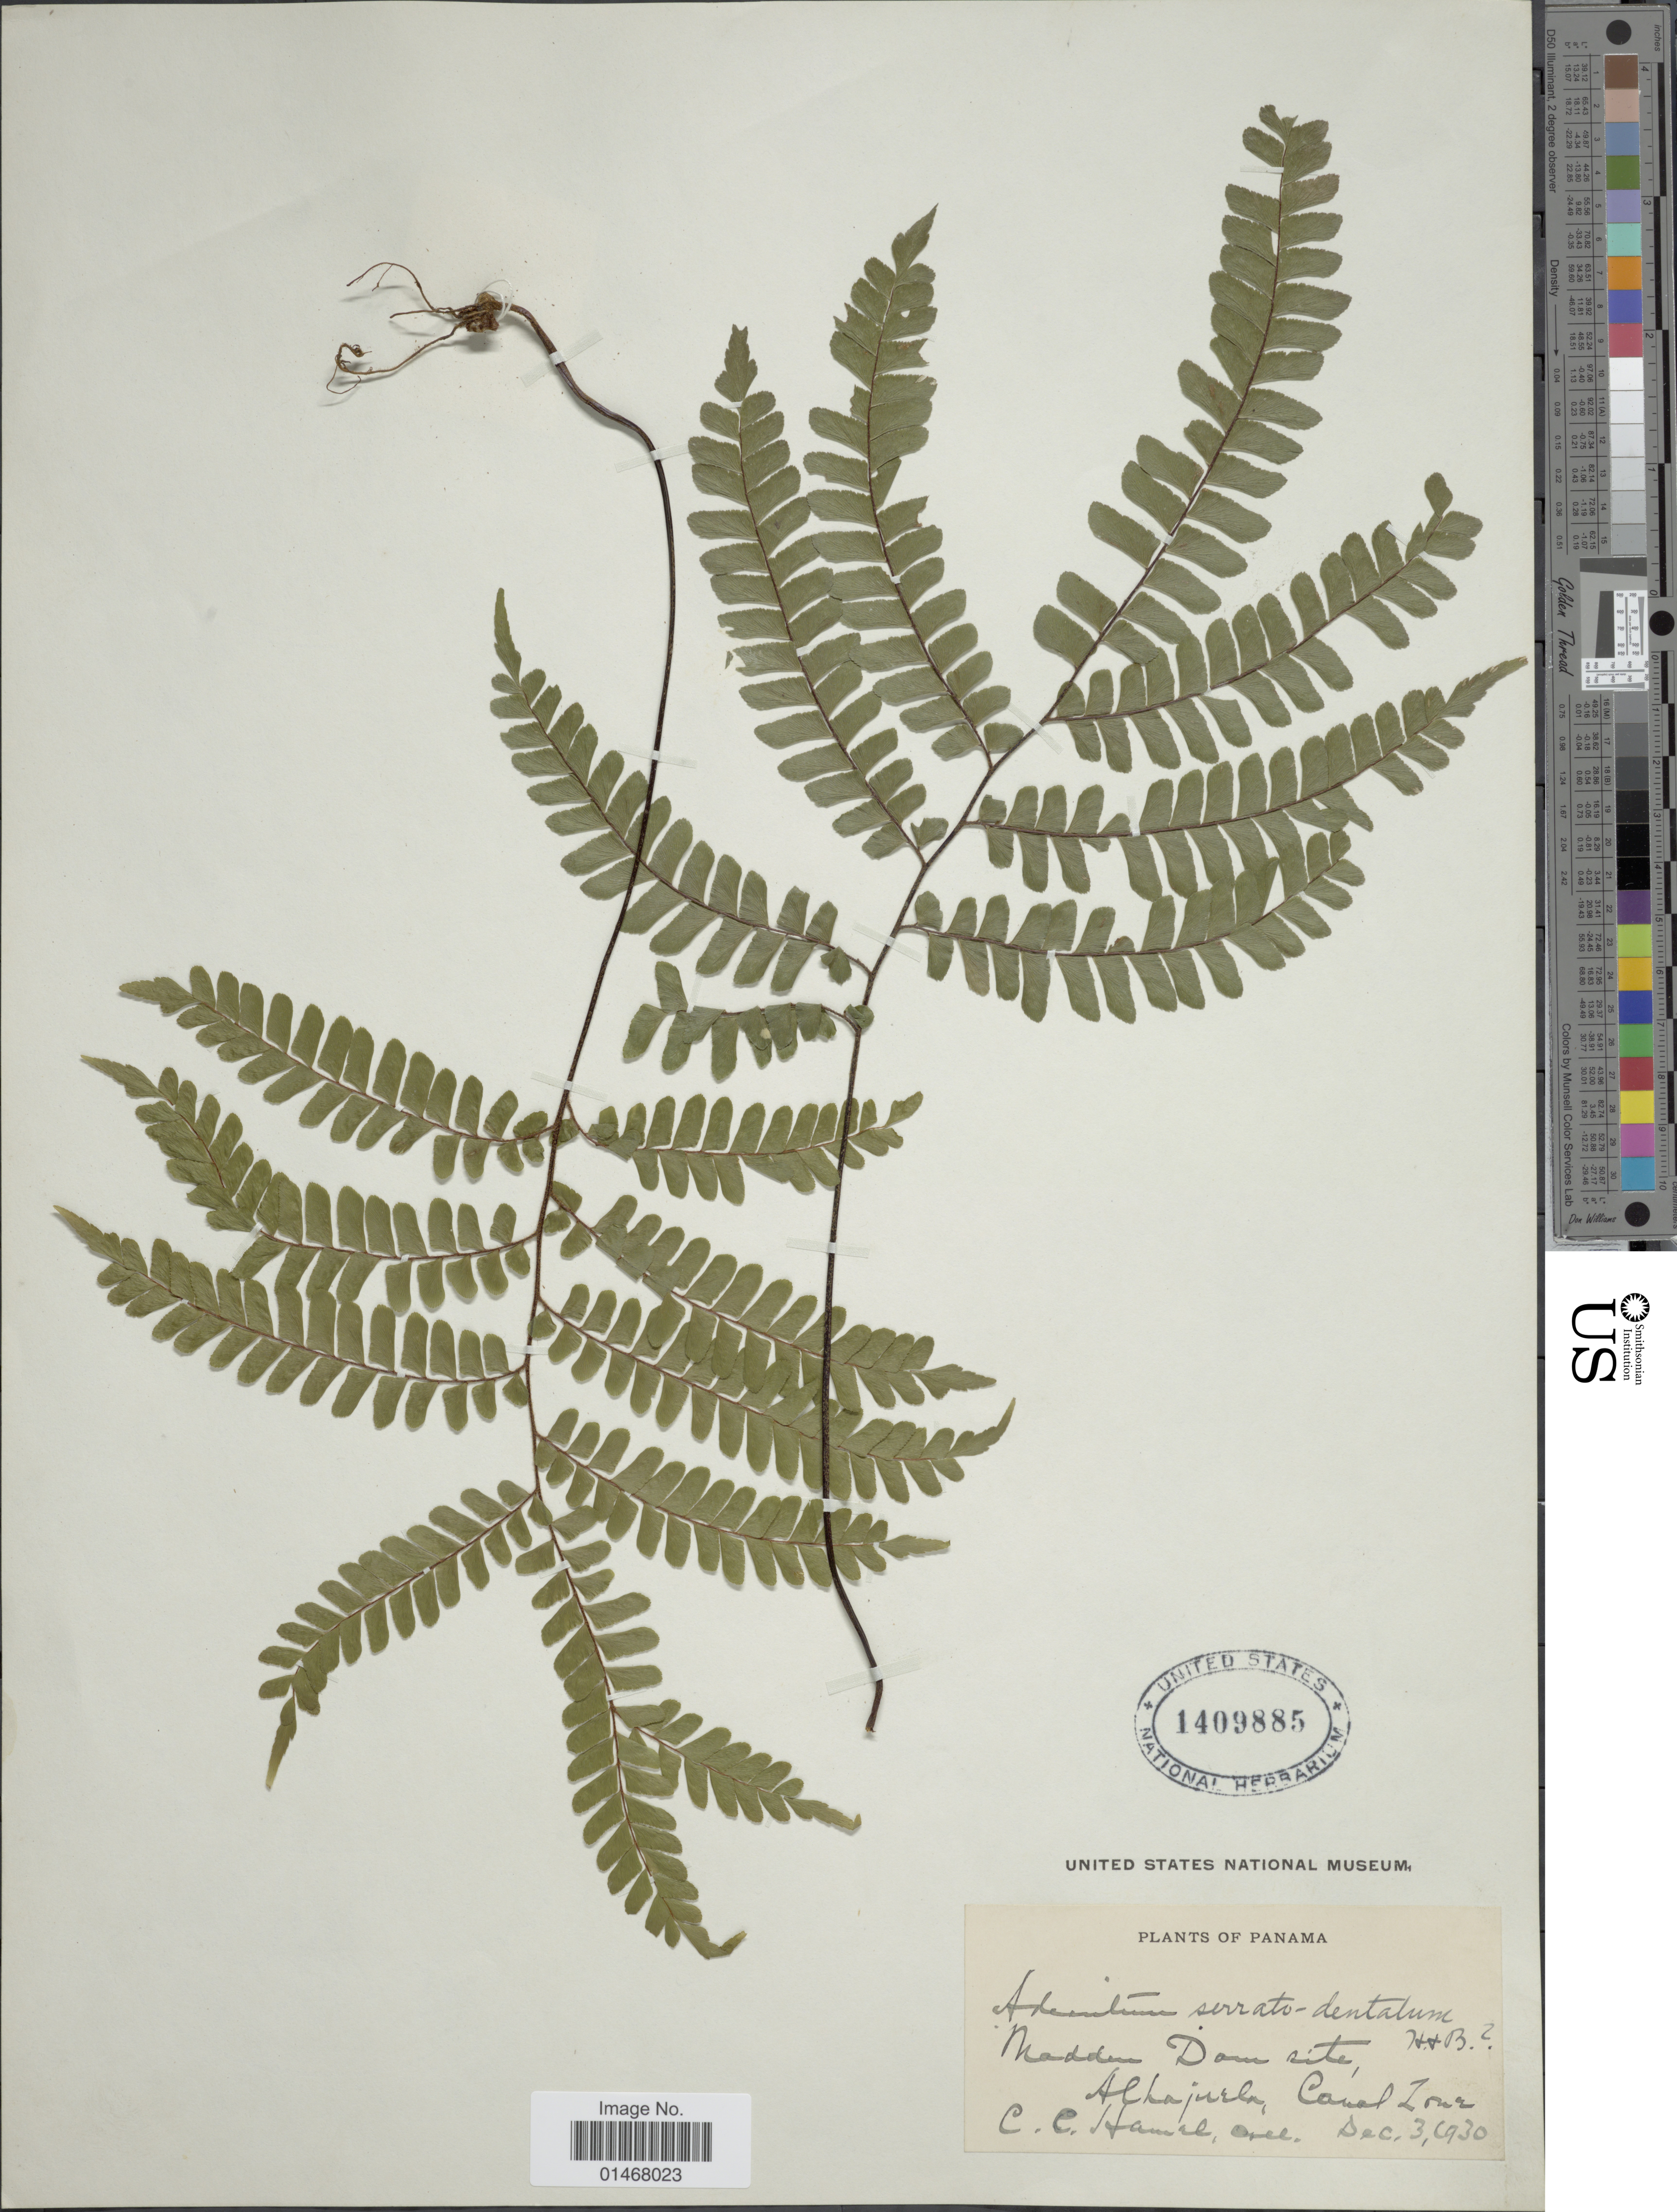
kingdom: Plantae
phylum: Tracheophyta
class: Polypodiopsida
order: Polypodiales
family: Pteridaceae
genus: Adiantum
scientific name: Adiantum serratodentatum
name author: Humb. & Bonpl. ex Willd.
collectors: C. C. Hamel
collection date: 1930-12-03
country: Panama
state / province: Colón / Panamá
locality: Madden Dam site, Alphajuela, Canal Zone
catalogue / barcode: US 1409885